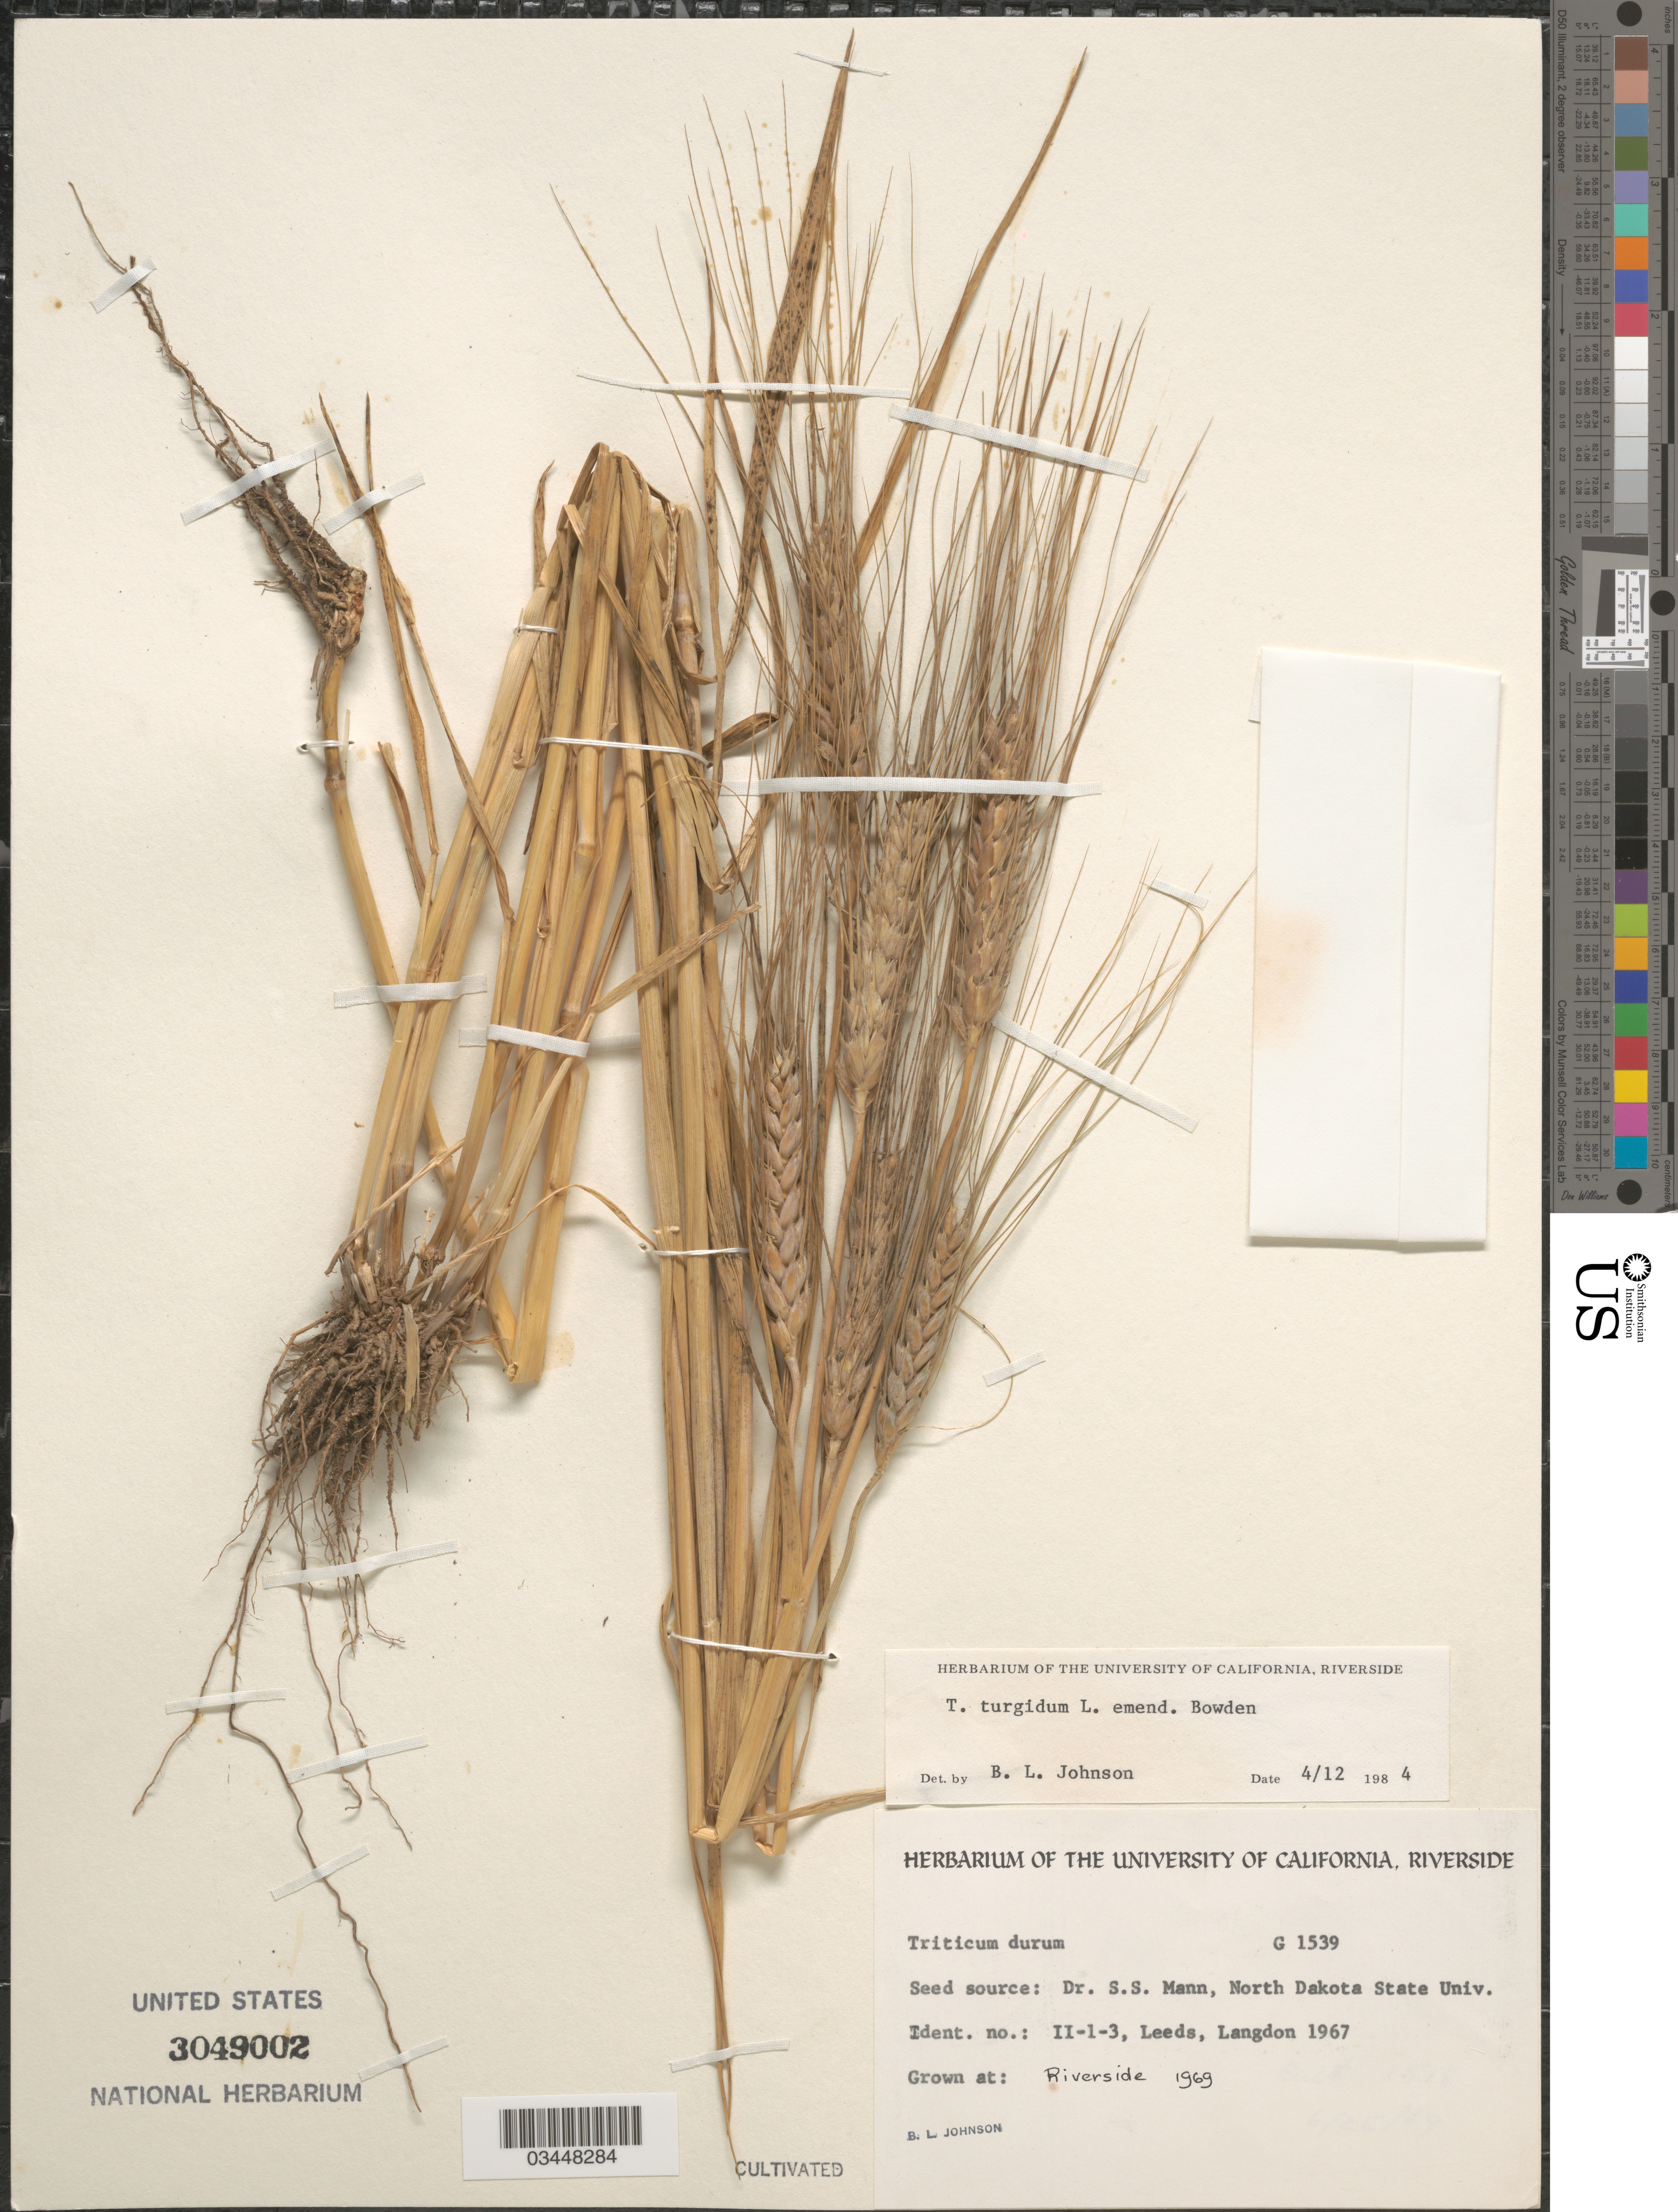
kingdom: Plantae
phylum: Tracheophyta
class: Liliopsida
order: Poales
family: Poaceae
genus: Triticum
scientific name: Triticum turgidum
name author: L.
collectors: B. Johnson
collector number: G1539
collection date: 1969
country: United States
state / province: California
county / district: Riverside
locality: Riverside.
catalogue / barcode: US 3049002